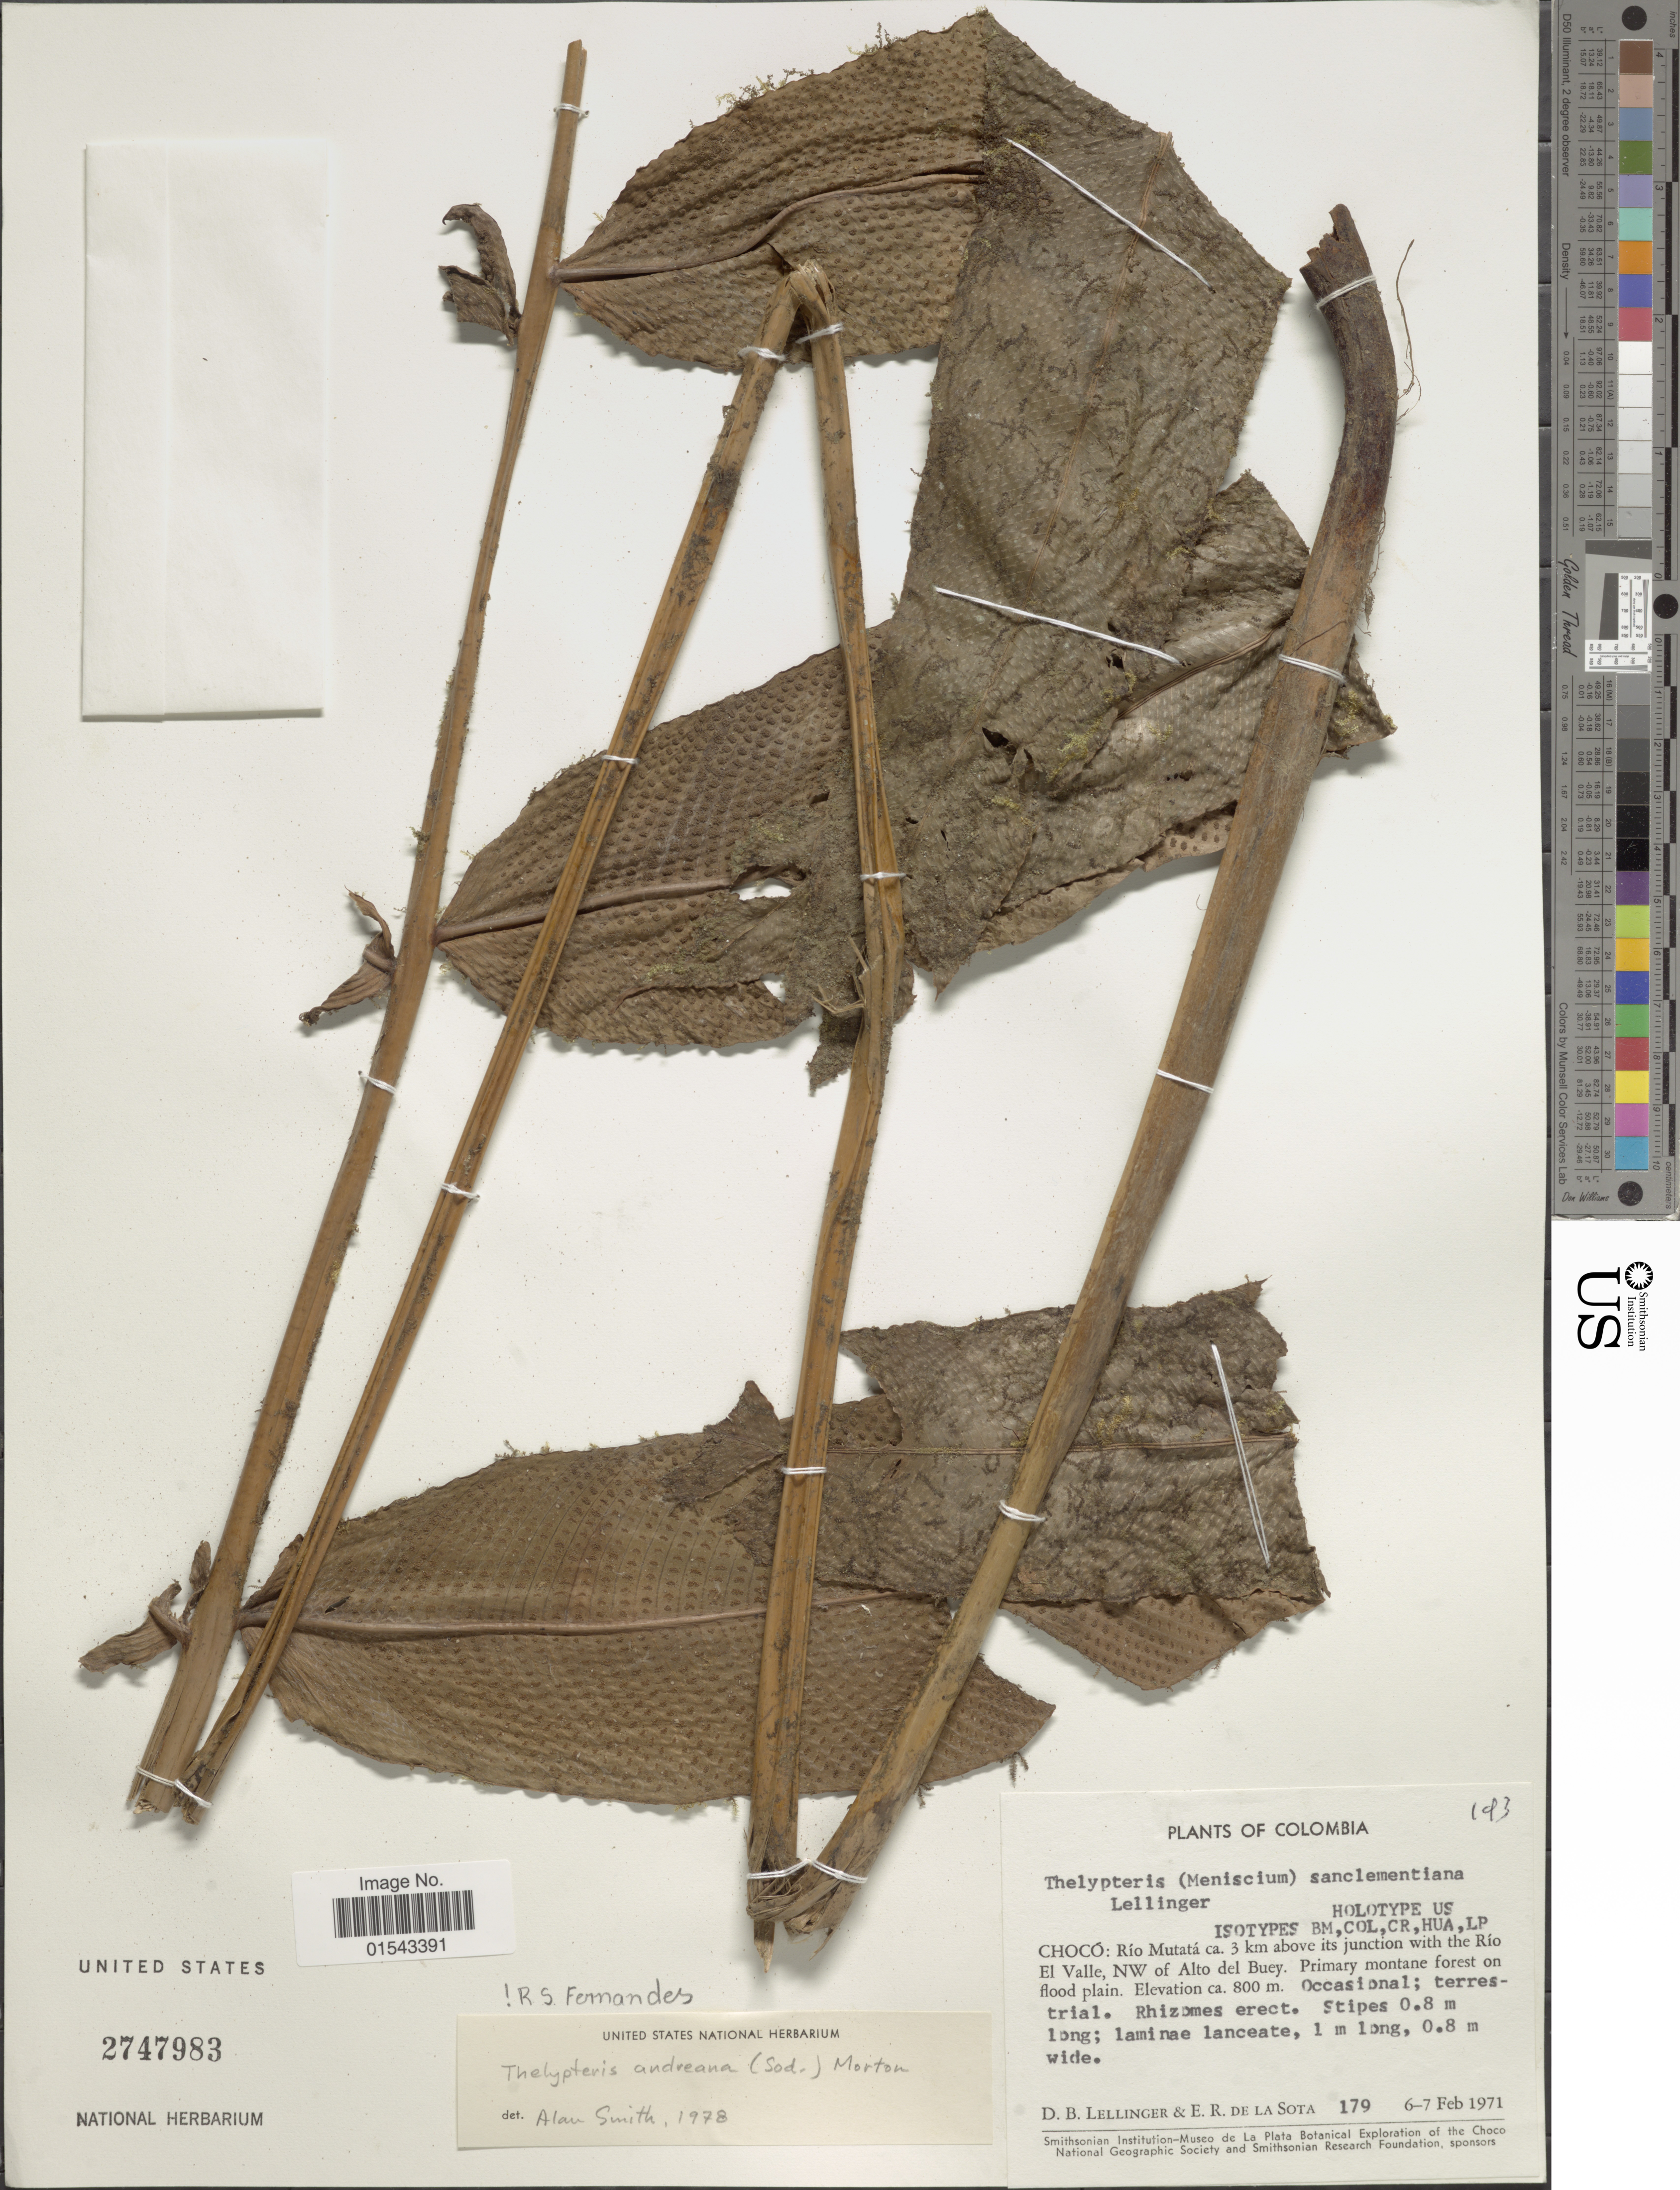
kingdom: Plantae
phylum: Tracheophyta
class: Polypodiopsida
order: Polypodiales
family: Thelypteridaceae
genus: Meniscium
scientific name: Meniscium andreanum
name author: Sodiro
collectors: D. B. Lellinger & E. R. de la Sota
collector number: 179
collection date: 1971-02-06/1971-02-07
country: Colombia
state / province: Chocó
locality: Río Mutatá ca. 3 km above its junction with the Río El Valle, NW of Alto del Buey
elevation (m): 800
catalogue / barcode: US 2747983